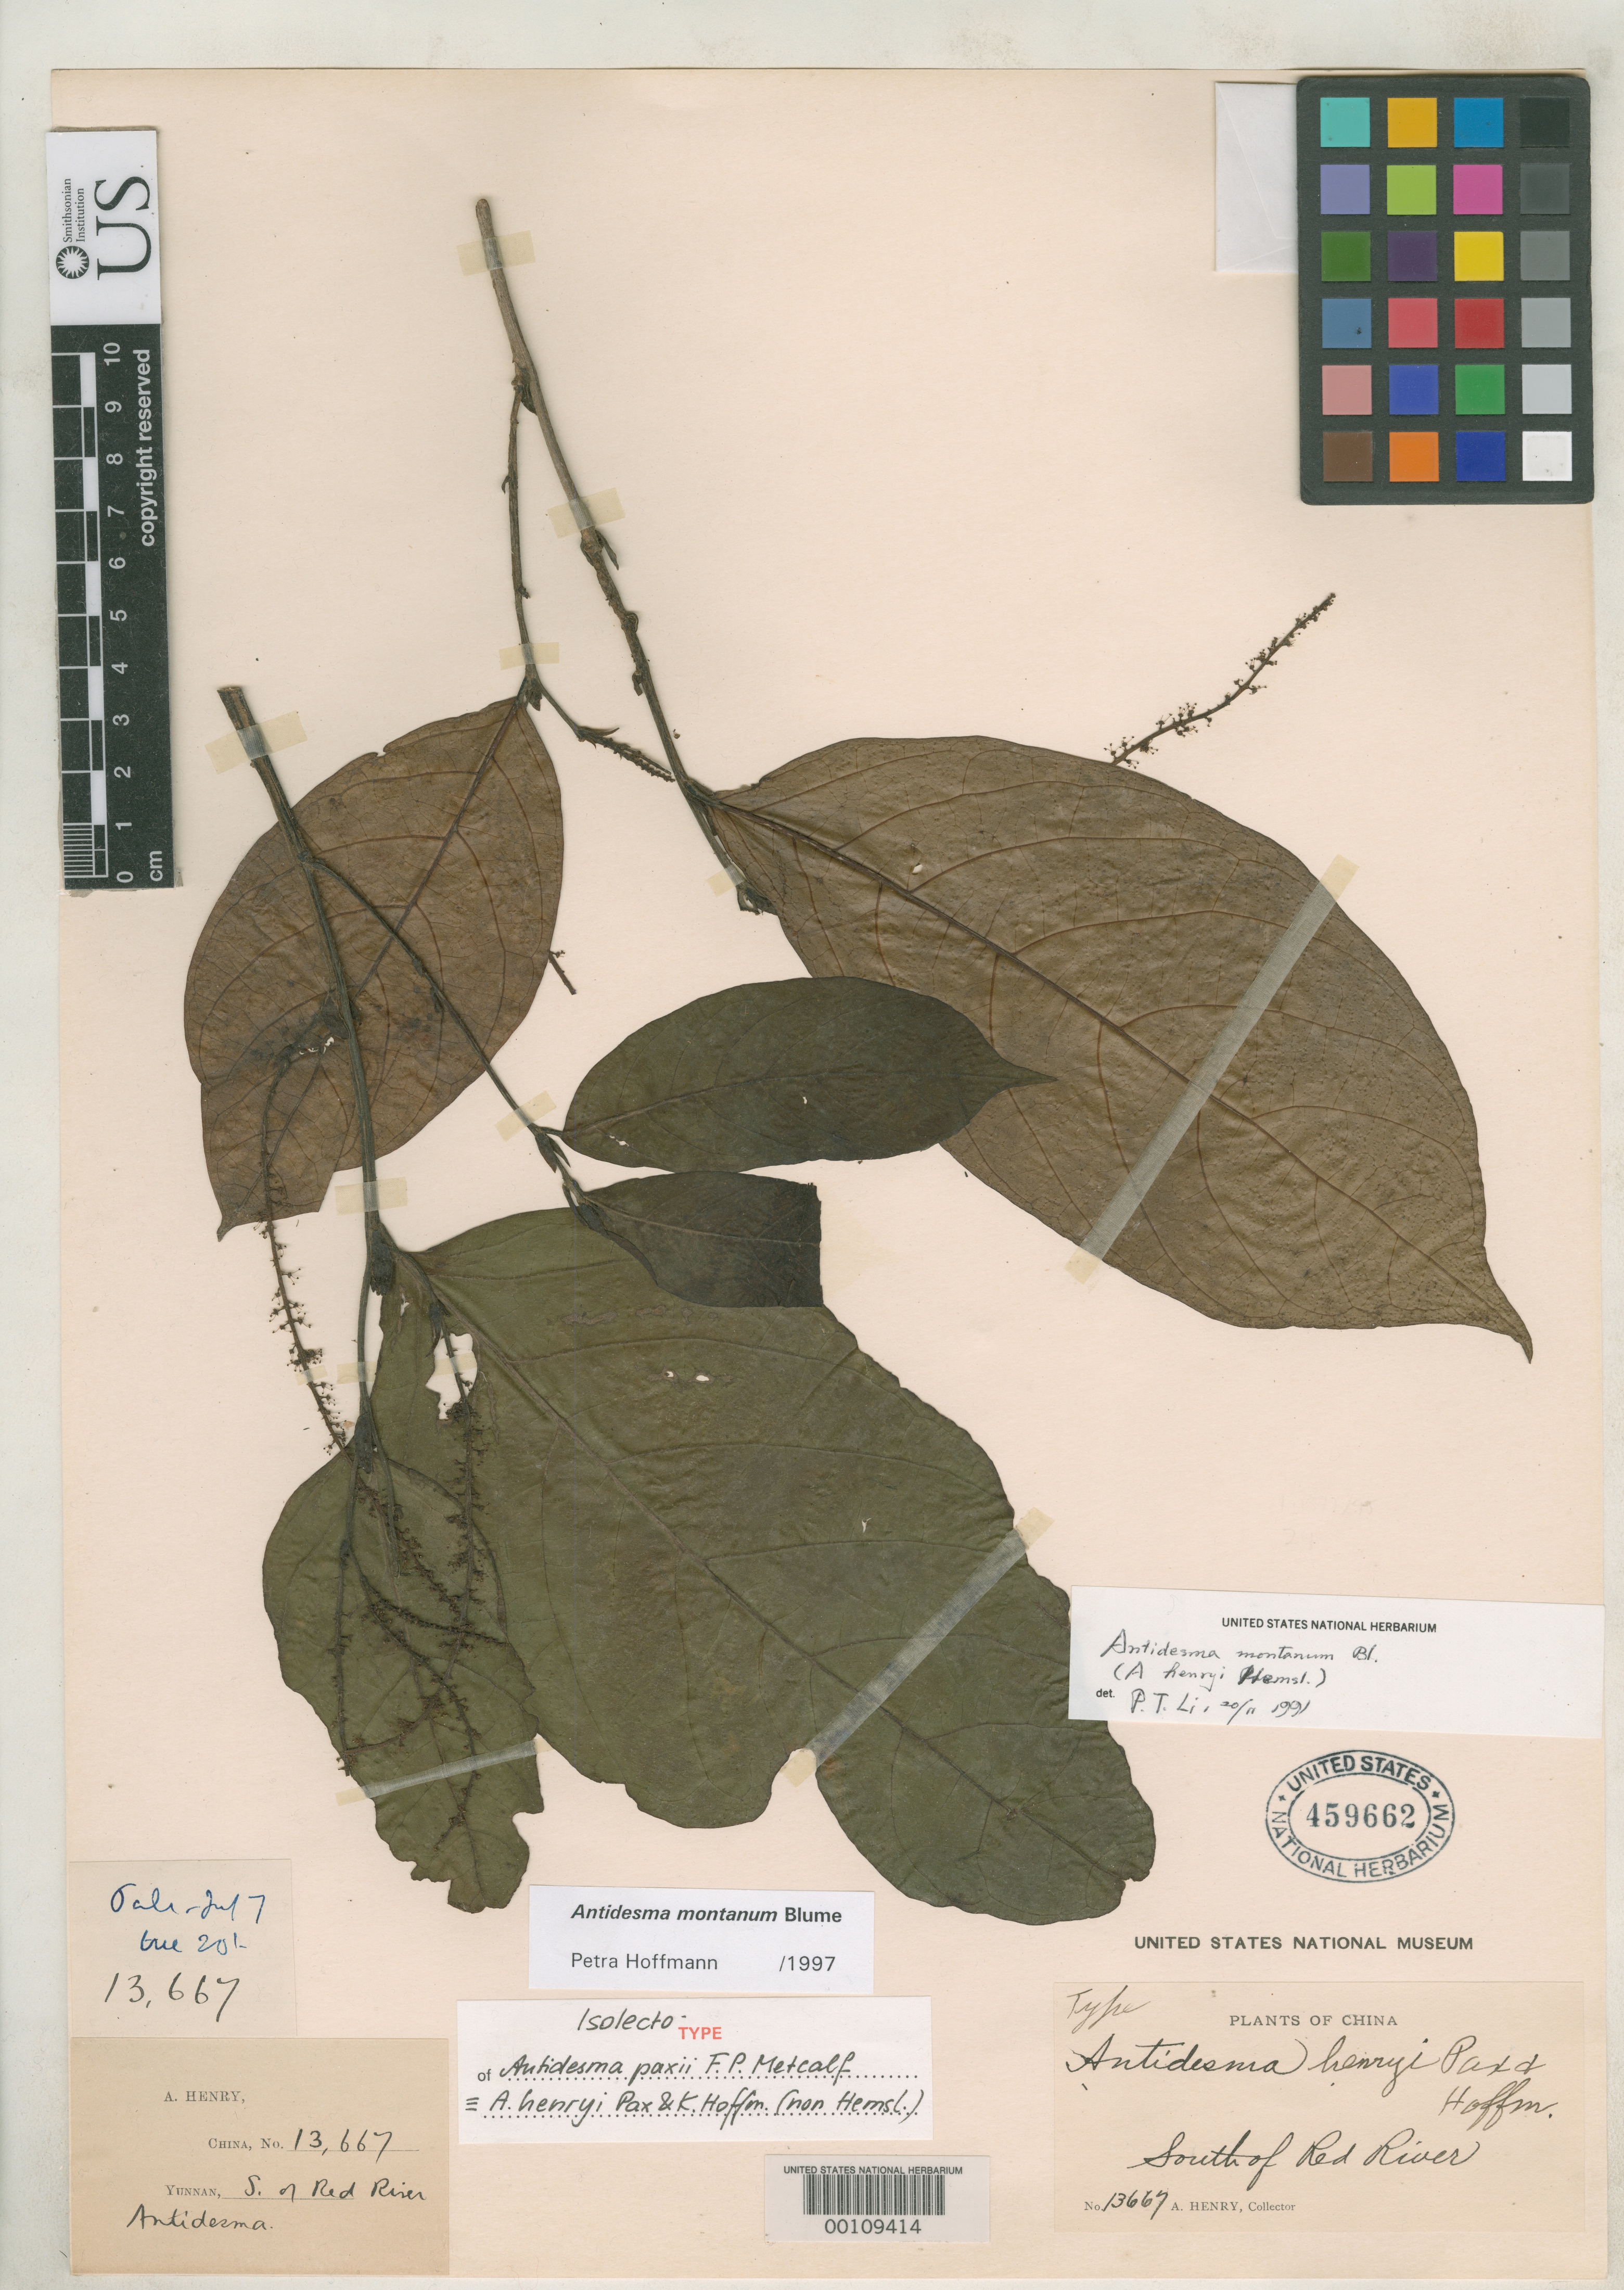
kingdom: Plantae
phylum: Tracheophyta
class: Magnoliopsida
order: Malpighiales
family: Phyllanthaceae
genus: Antidesma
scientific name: Antidesma henryi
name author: Pax & K. Hoffm. in Engl.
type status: Isosyntype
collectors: A. Henry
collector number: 13667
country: China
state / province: Yunnan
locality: Red River.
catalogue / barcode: US 459662